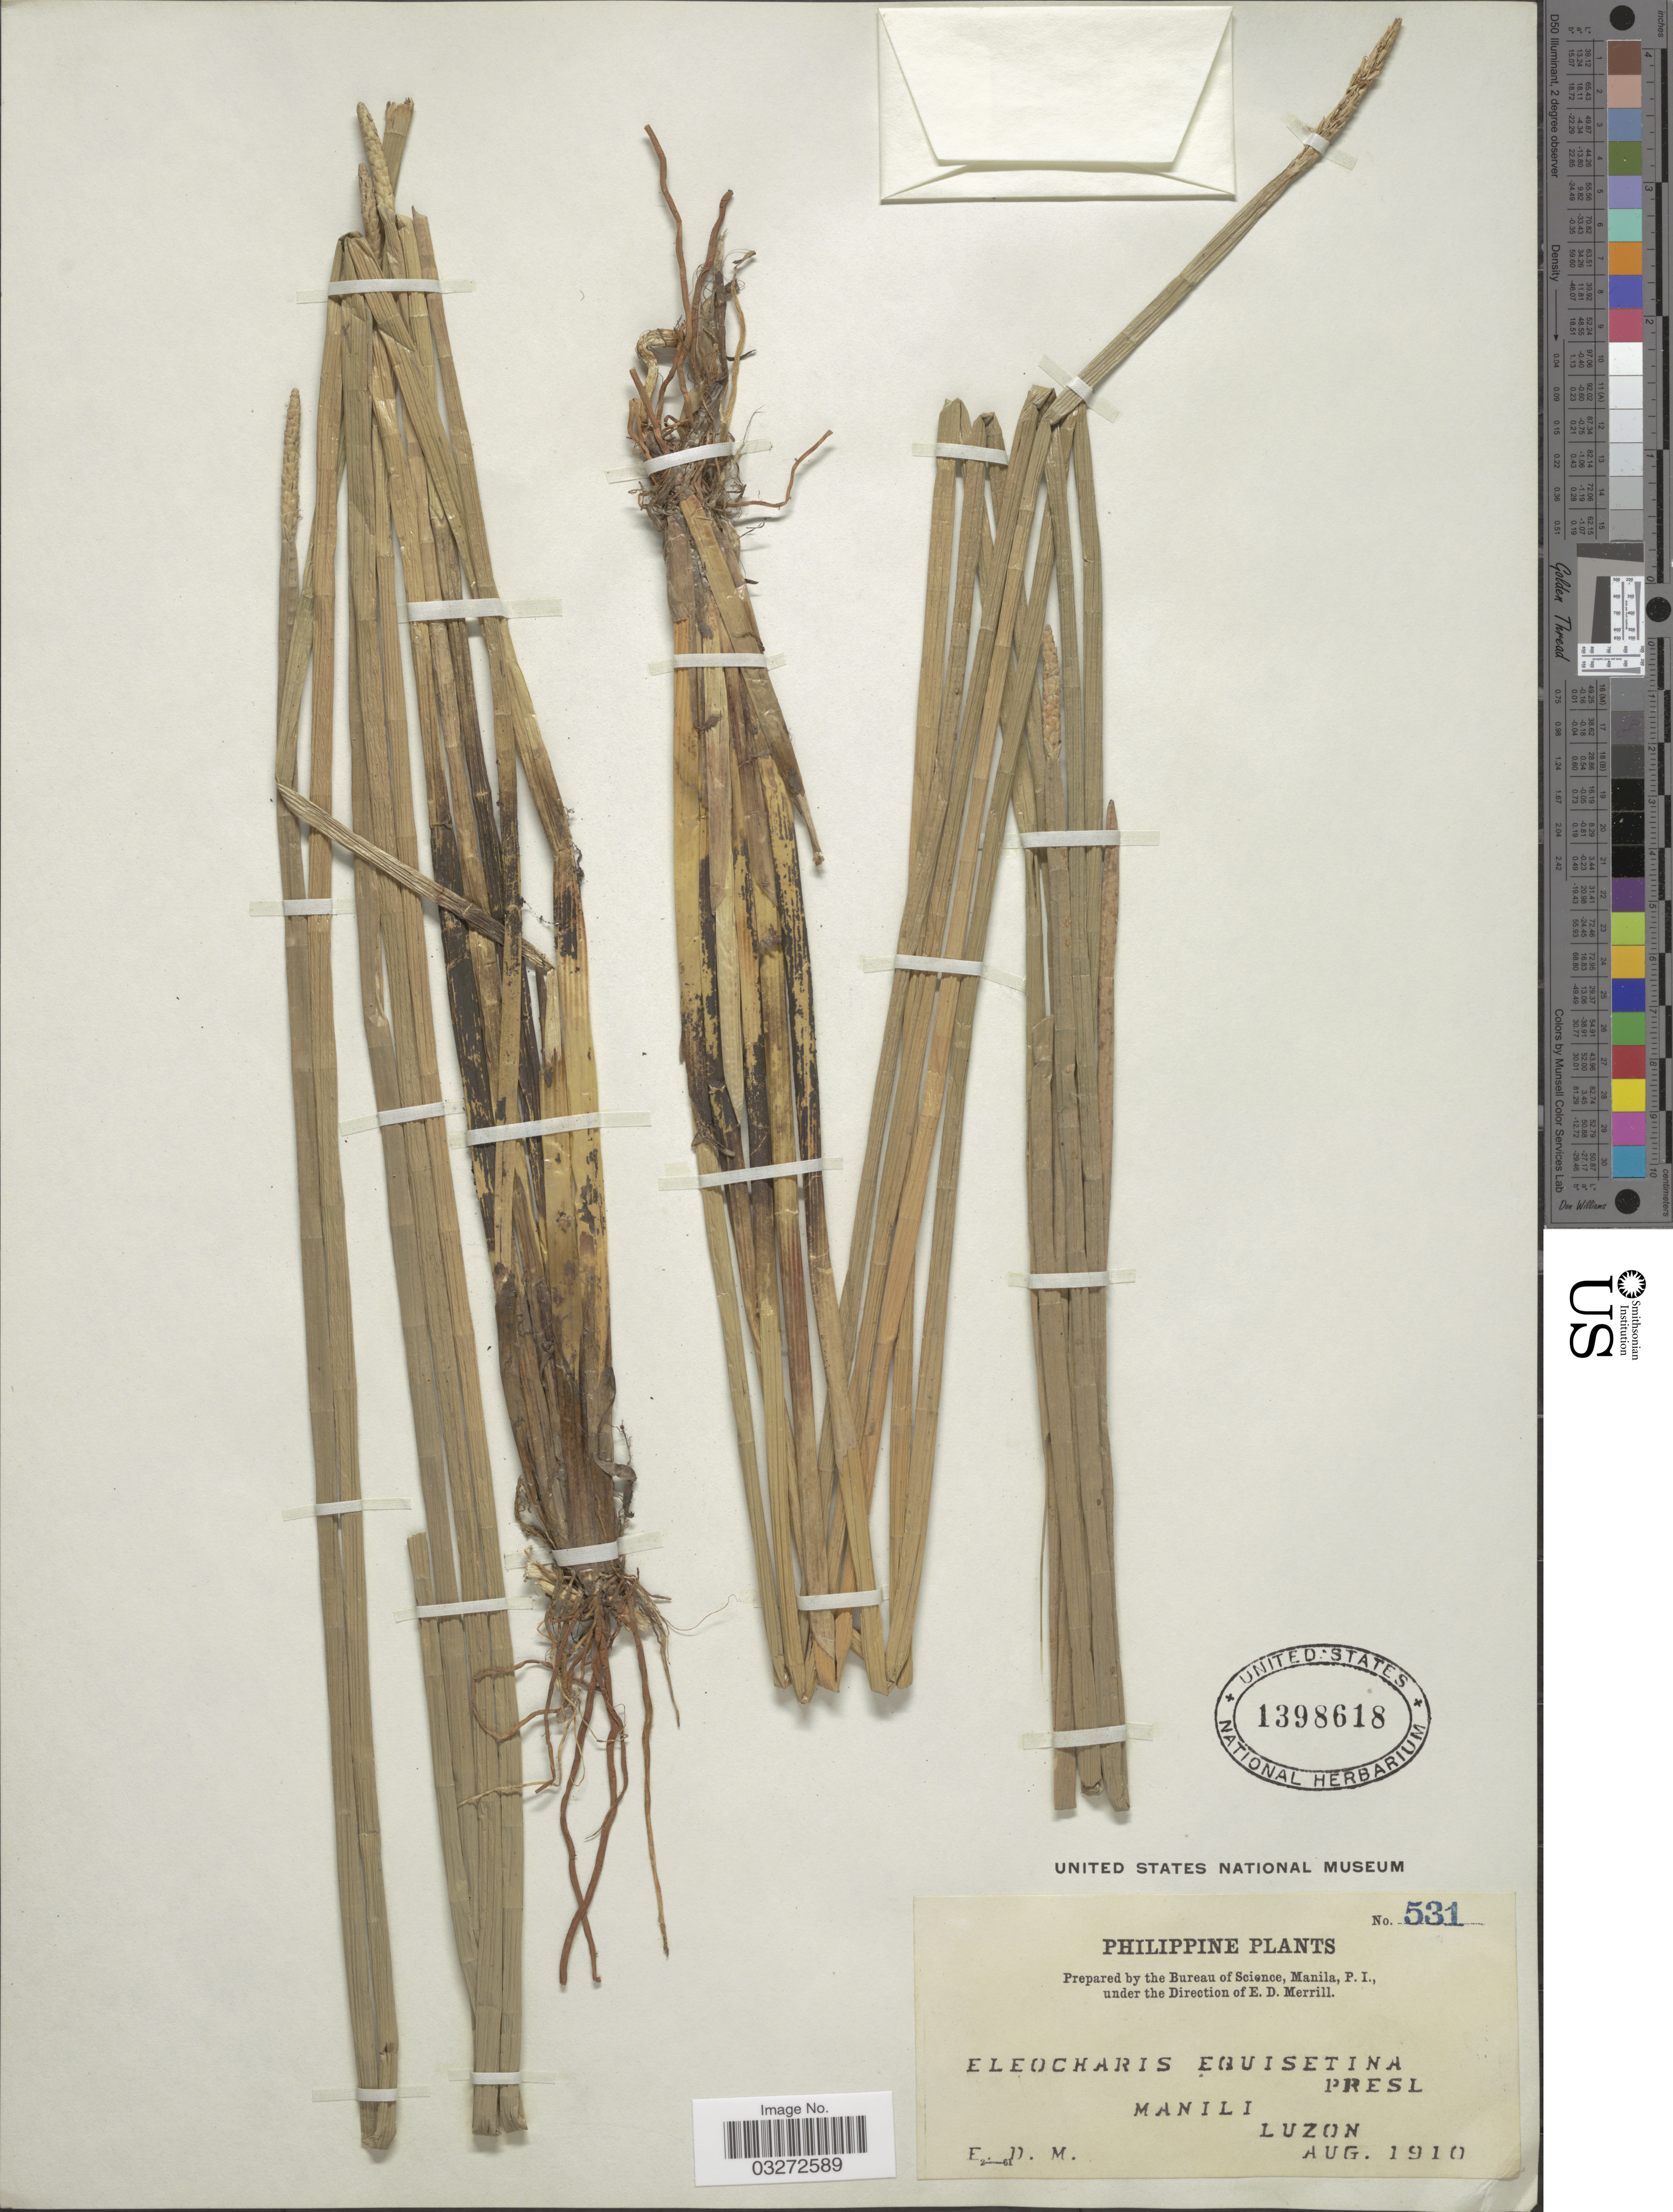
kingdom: Plantae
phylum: Tracheophyta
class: Liliopsida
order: Poales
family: Cyperaceae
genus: Eleocharis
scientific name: Eleocharis dulcis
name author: (Burm. f.) Trin. ex Hensch.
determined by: Kern, J. H.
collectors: E. D. Merrill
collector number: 531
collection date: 1910-08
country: Philippines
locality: Manili. Luzon.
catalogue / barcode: US 1398618